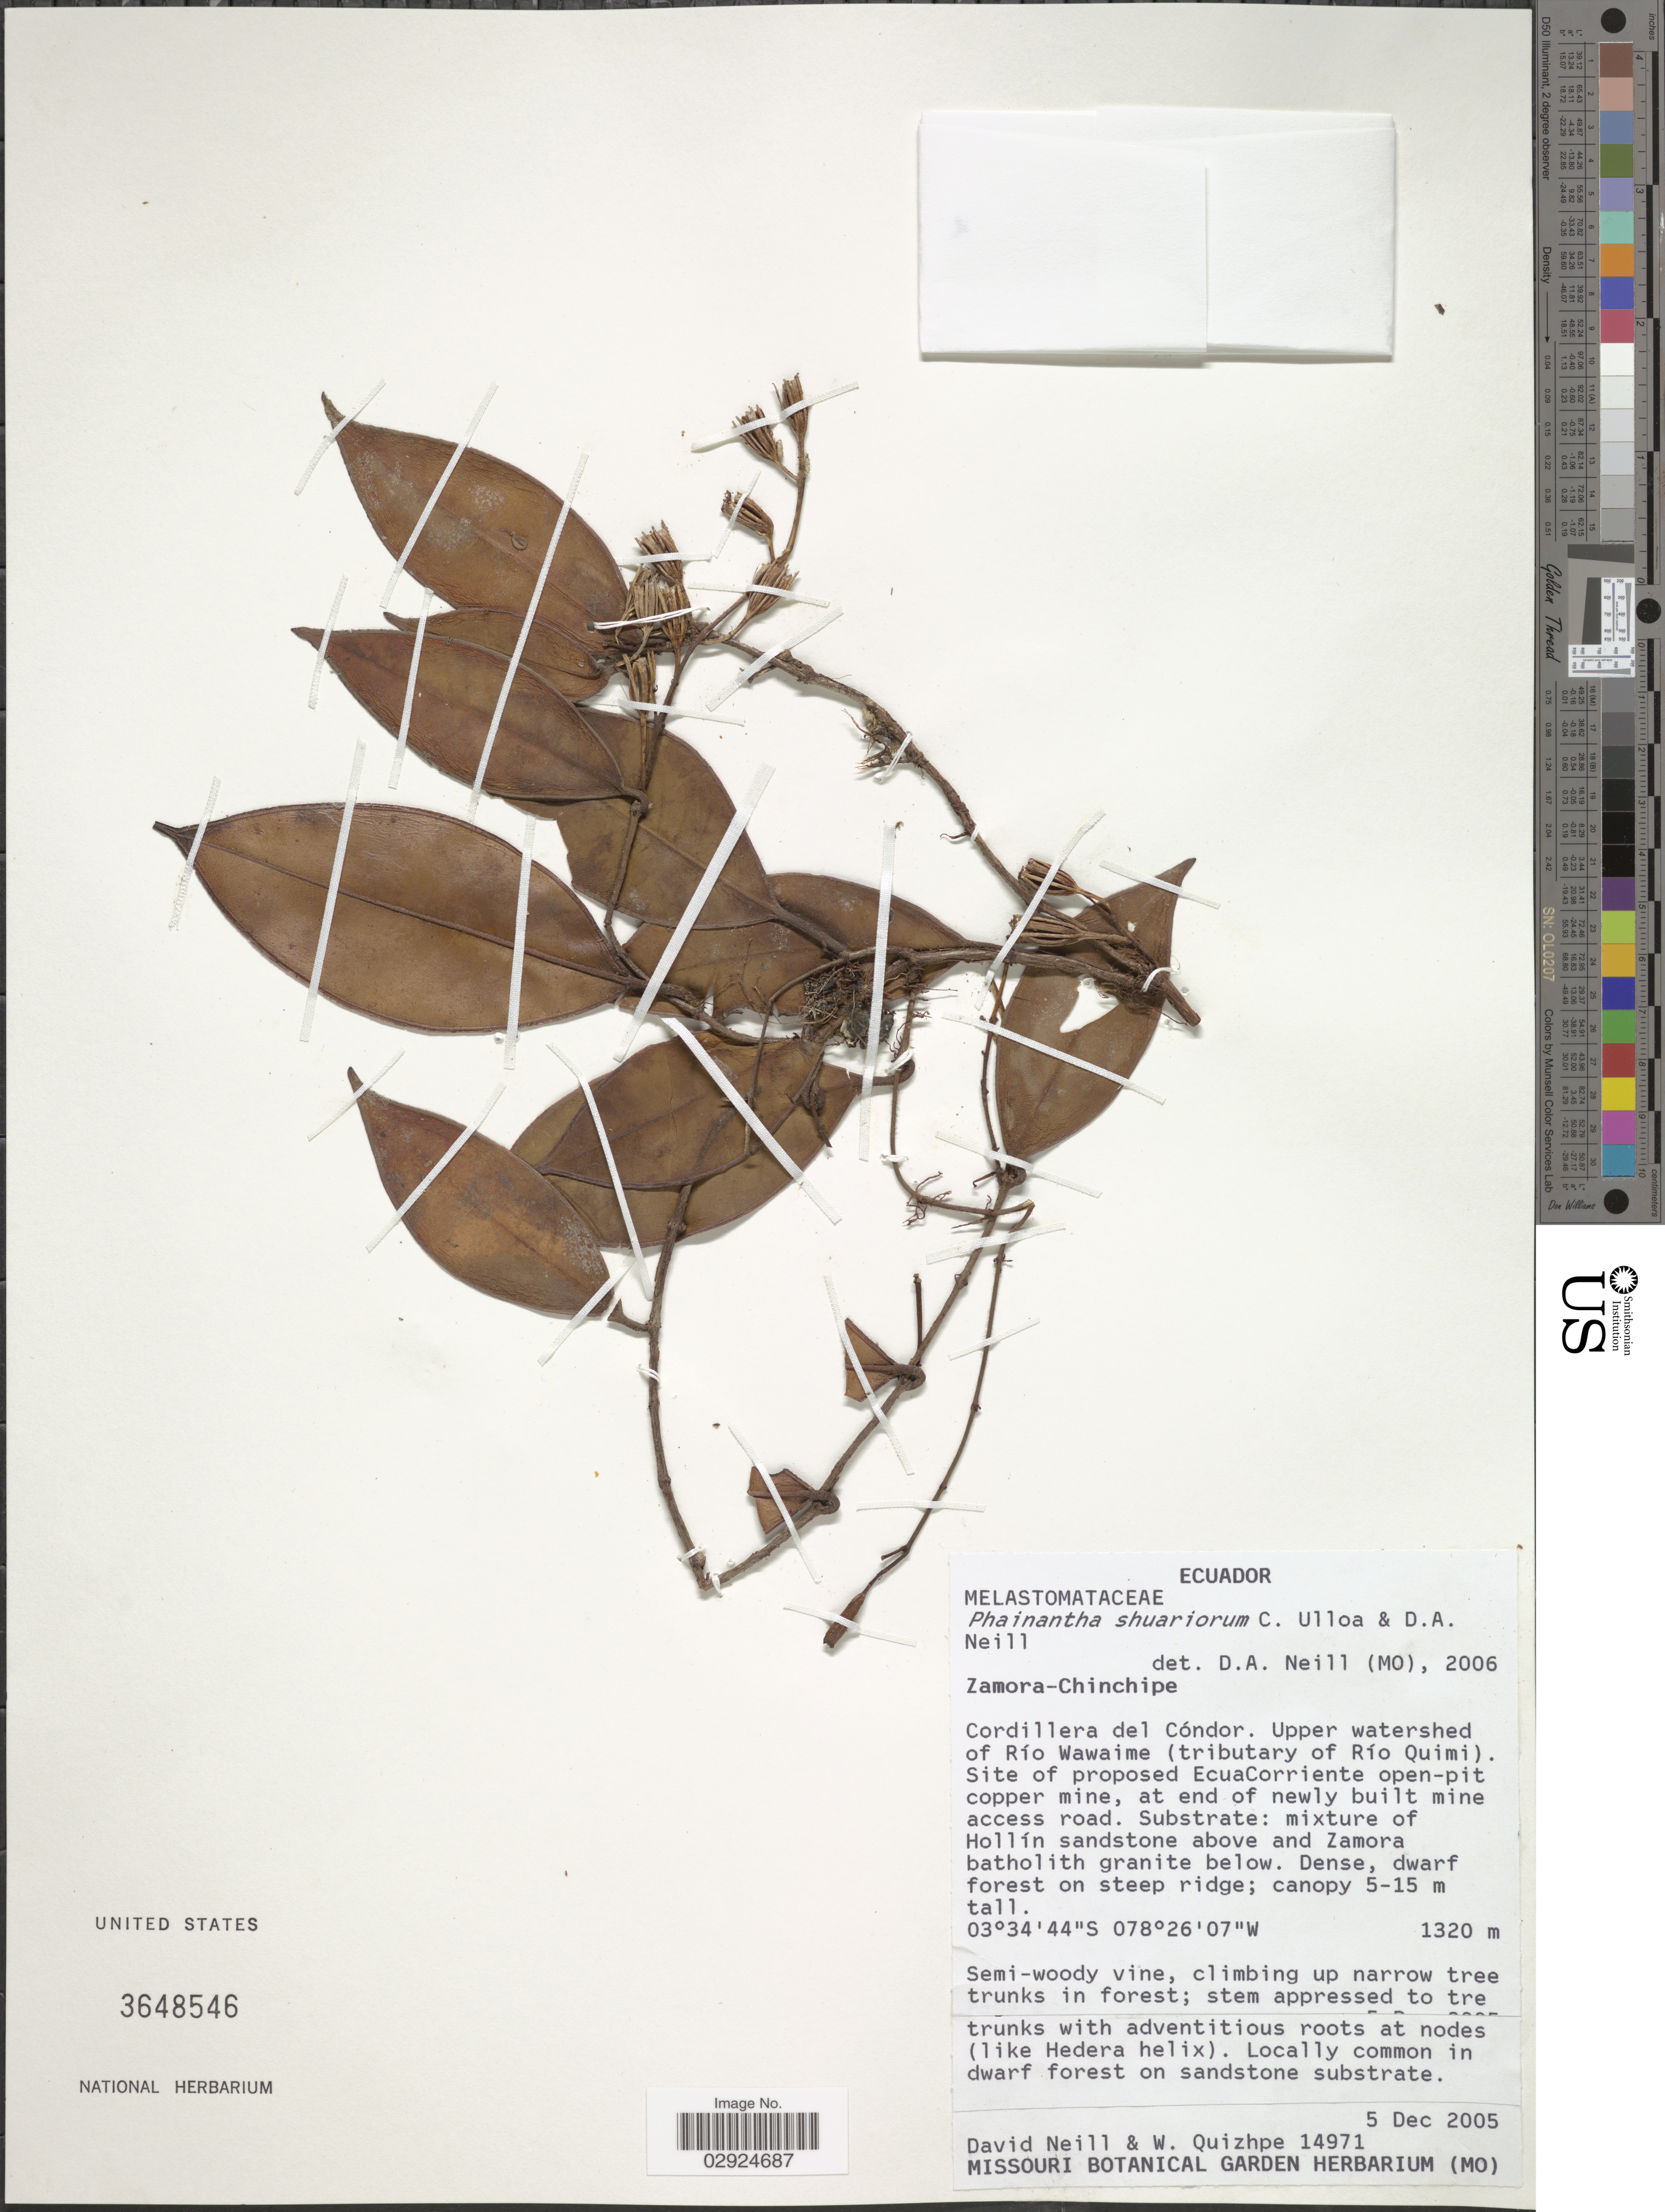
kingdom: Plantae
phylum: Tracheophyta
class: Magnoliopsida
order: Myrtales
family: Melastomataceae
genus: Phainantha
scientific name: Phainantha shuariorum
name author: C. Ulloa & D.A. Neill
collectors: D. Neill & W. Quizhpe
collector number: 14971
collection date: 2005-12-05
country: Ecuador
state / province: Zamora-Chinchipe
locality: Zamora-Chinchipe. Cordillera del Cóndor. Upper watershed of Río Wawaime (tributary of Río Quimi). Site of proposed EcuaCorriente open-pit copper mine, at end of newly built mine access road.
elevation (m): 1320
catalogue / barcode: US 3648546